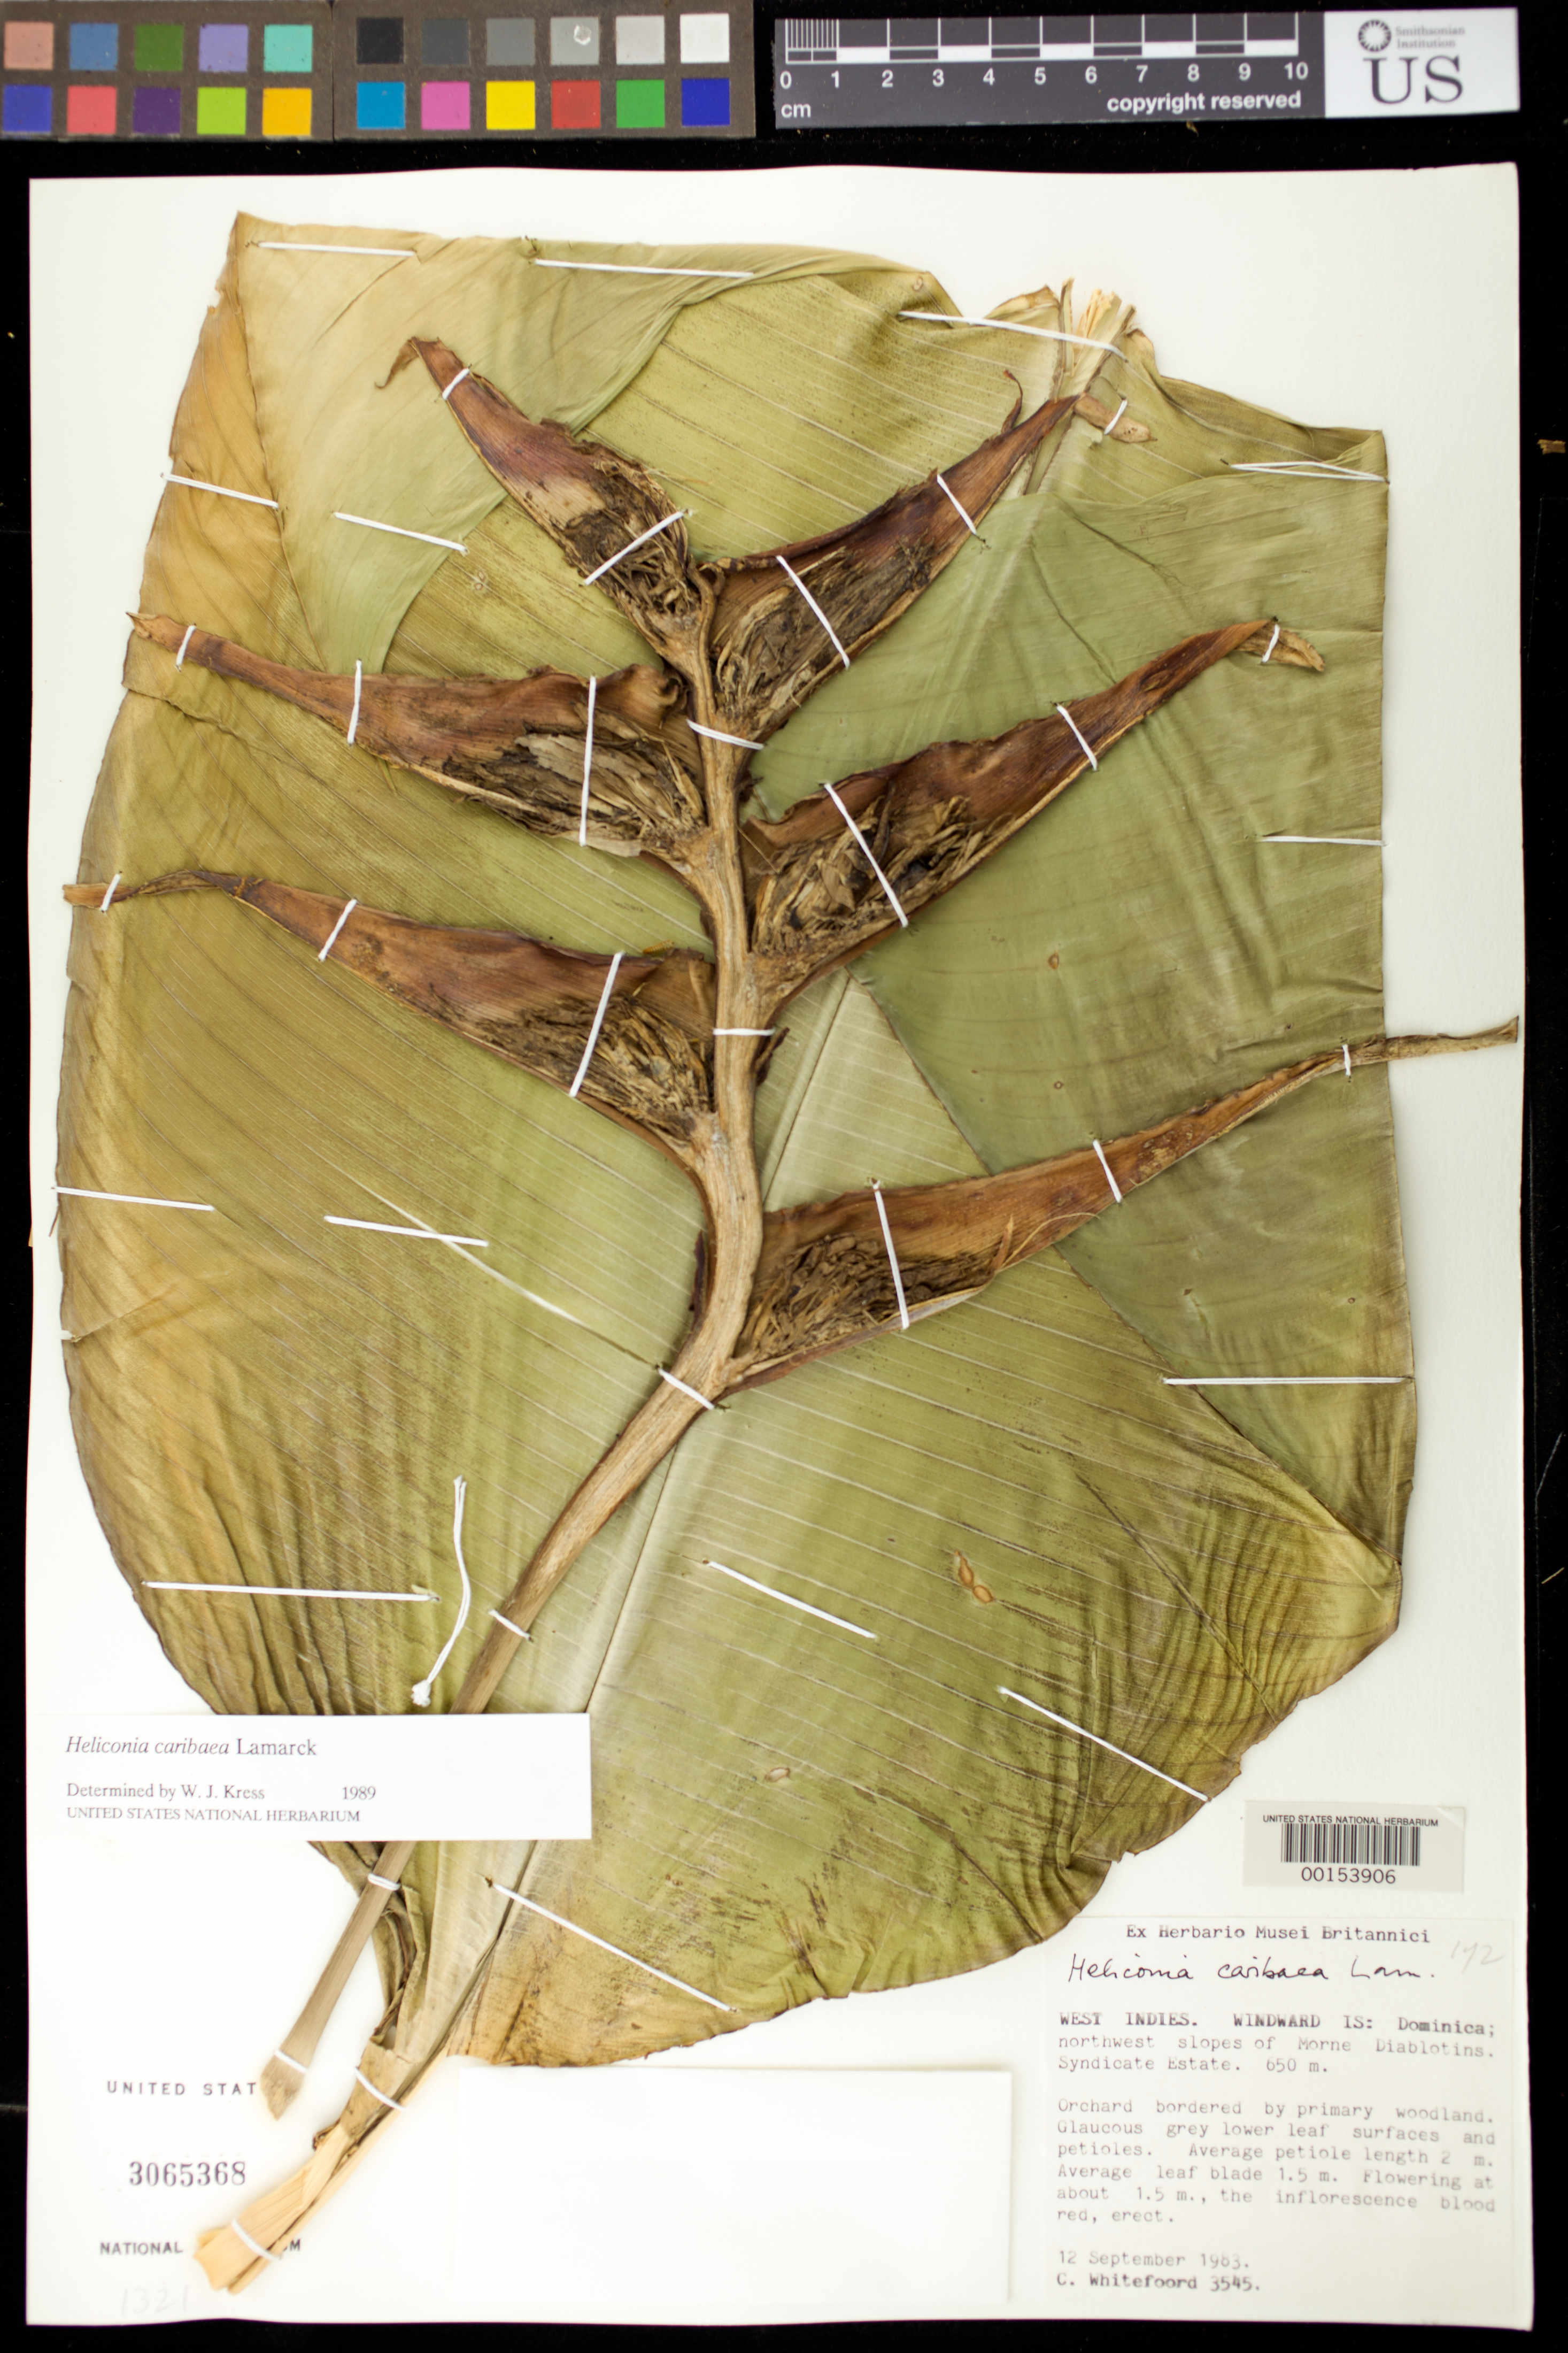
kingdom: Plantae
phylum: Tracheophyta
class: Liliopsida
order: Zingiberales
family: Heliconiaceae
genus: Heliconia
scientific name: Heliconia caribaea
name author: Lam.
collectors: C. Whitefoord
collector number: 3545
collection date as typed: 12 Sep 1983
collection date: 1983-09-12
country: Dominica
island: Dominica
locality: Nw slopes of morne diablotins, syndicate estate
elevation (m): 650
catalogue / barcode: US 3065368